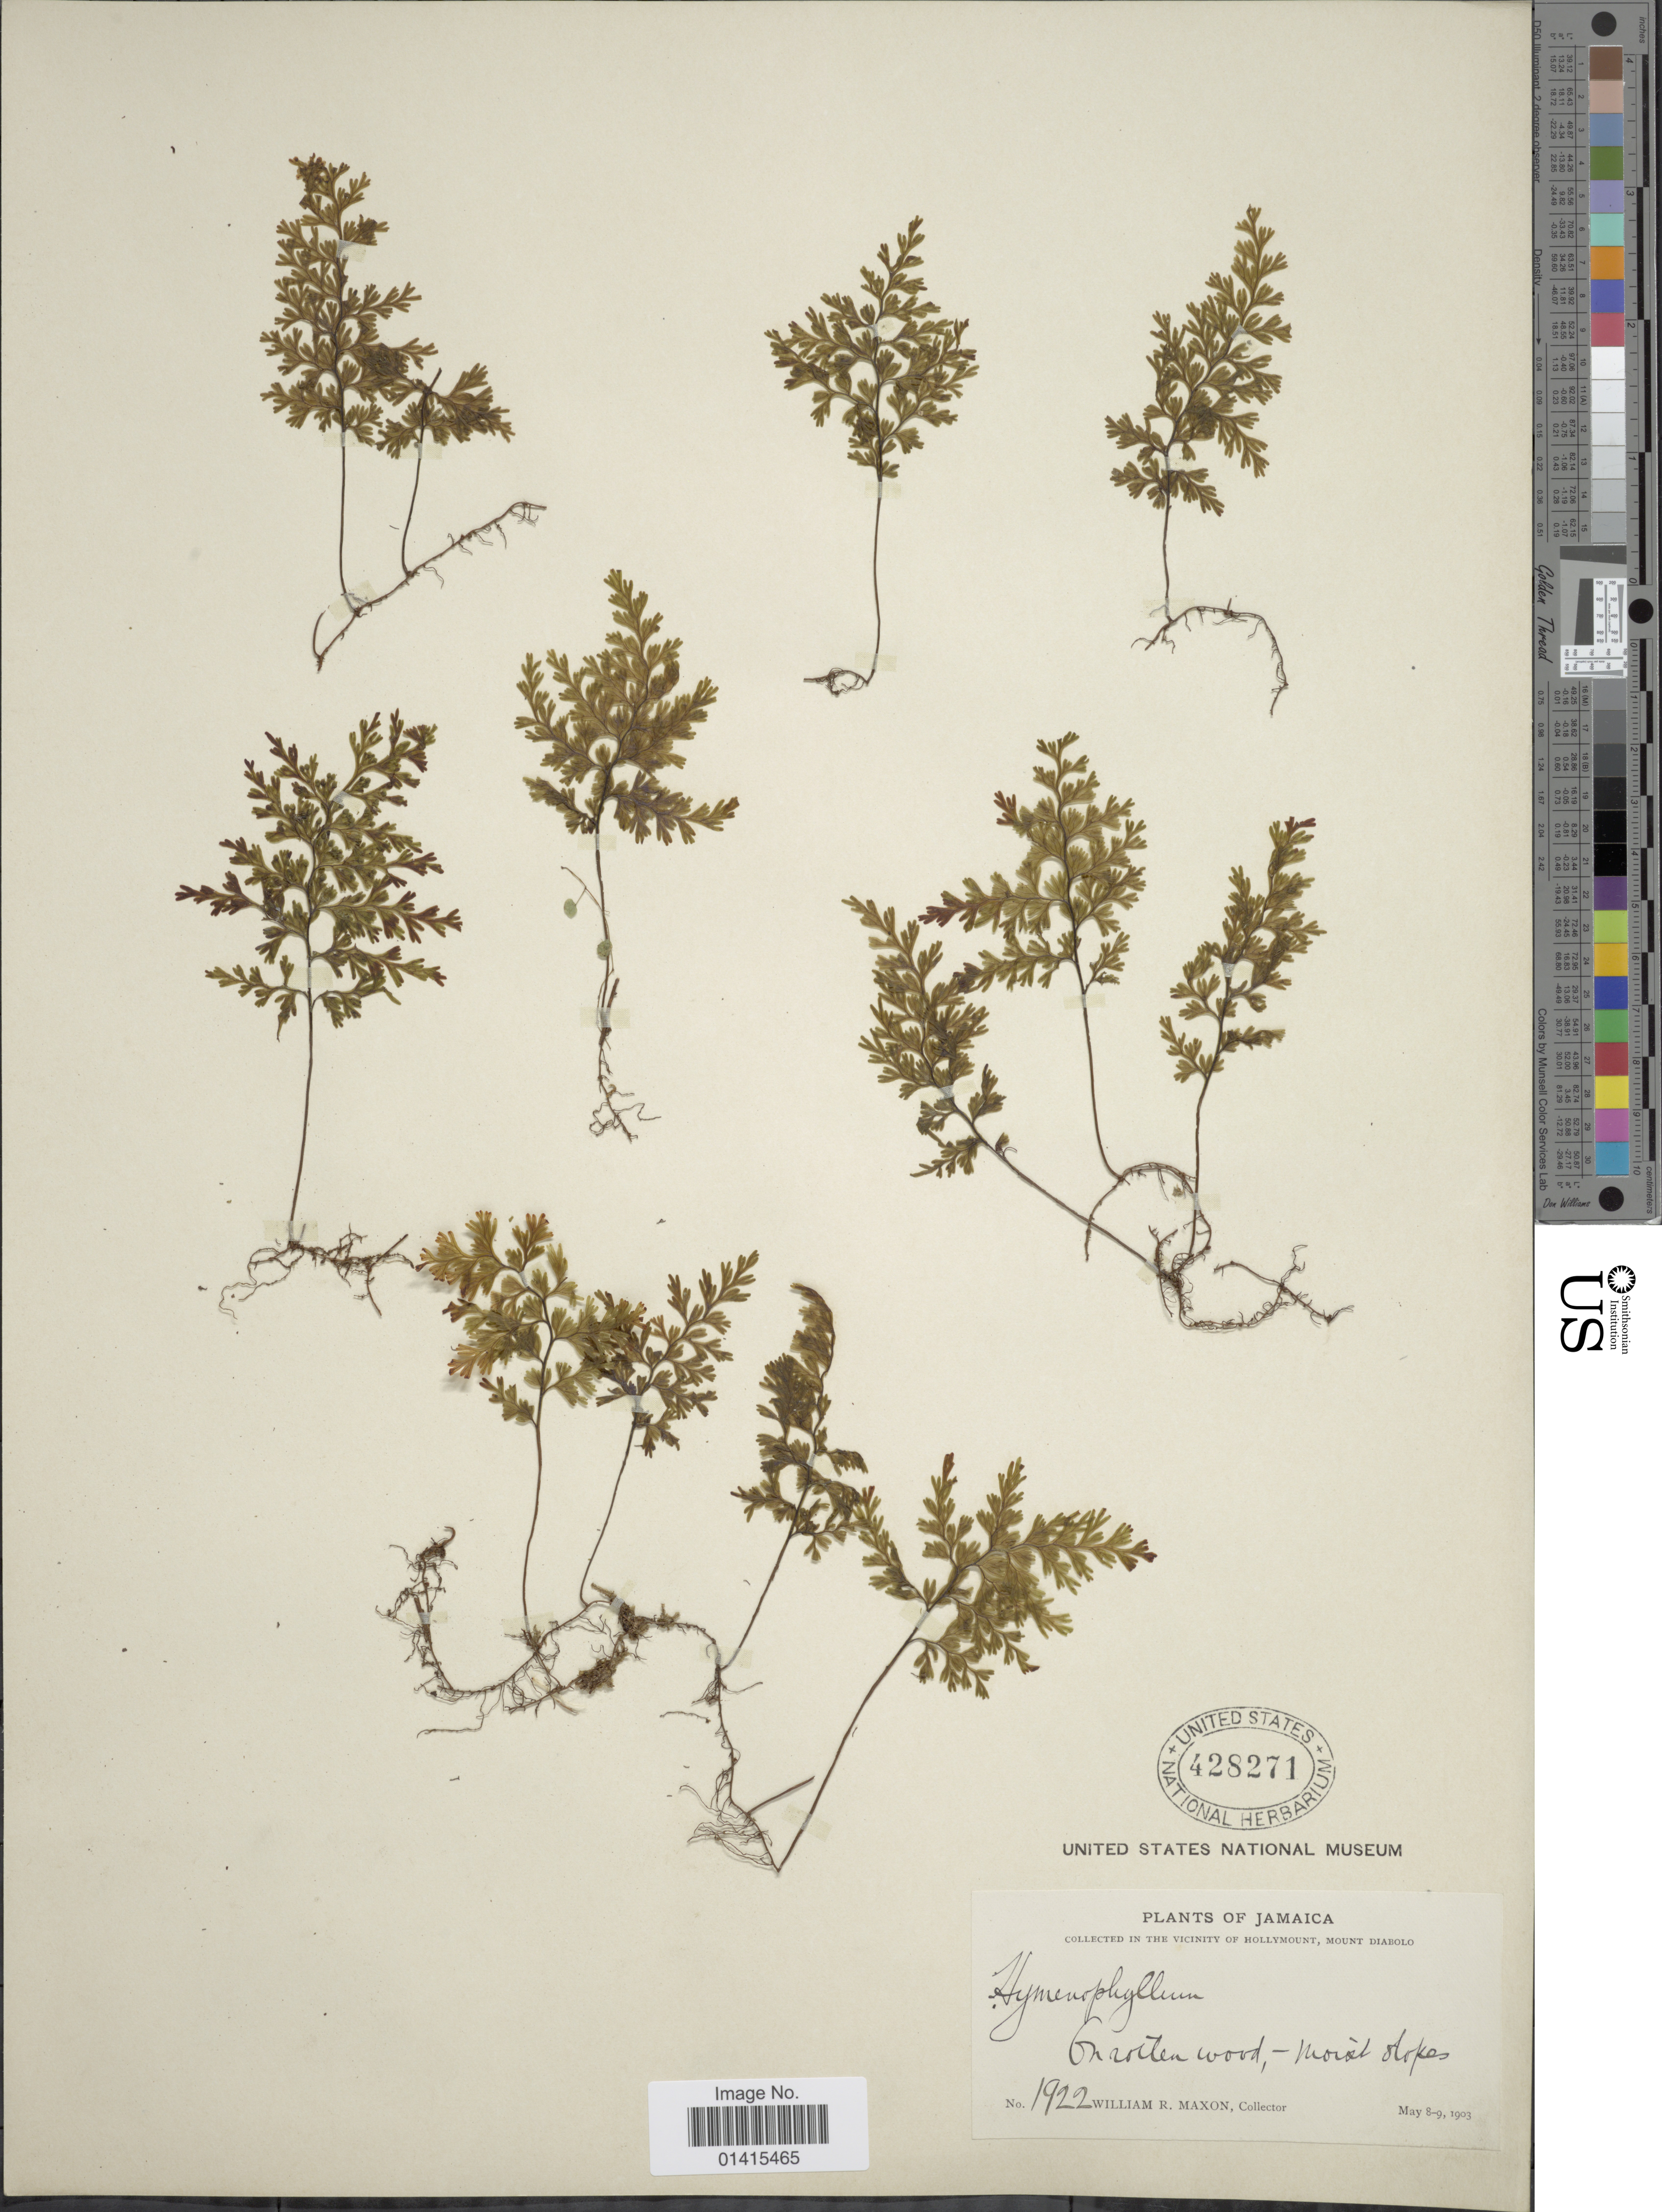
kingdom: Plantae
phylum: Tracheophyta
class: Polypodiopsida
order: Hymenophyllales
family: Hymenophyllaceae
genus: Hymenophyllum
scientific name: Hymenophyllum polyanthos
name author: (Sw.) Sw.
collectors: W. R. Maxon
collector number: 1922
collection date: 1903-05-08/1903-05-09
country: Jamaica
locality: In the vicinity of Hollymount, Mount Diabolo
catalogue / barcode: US 428271